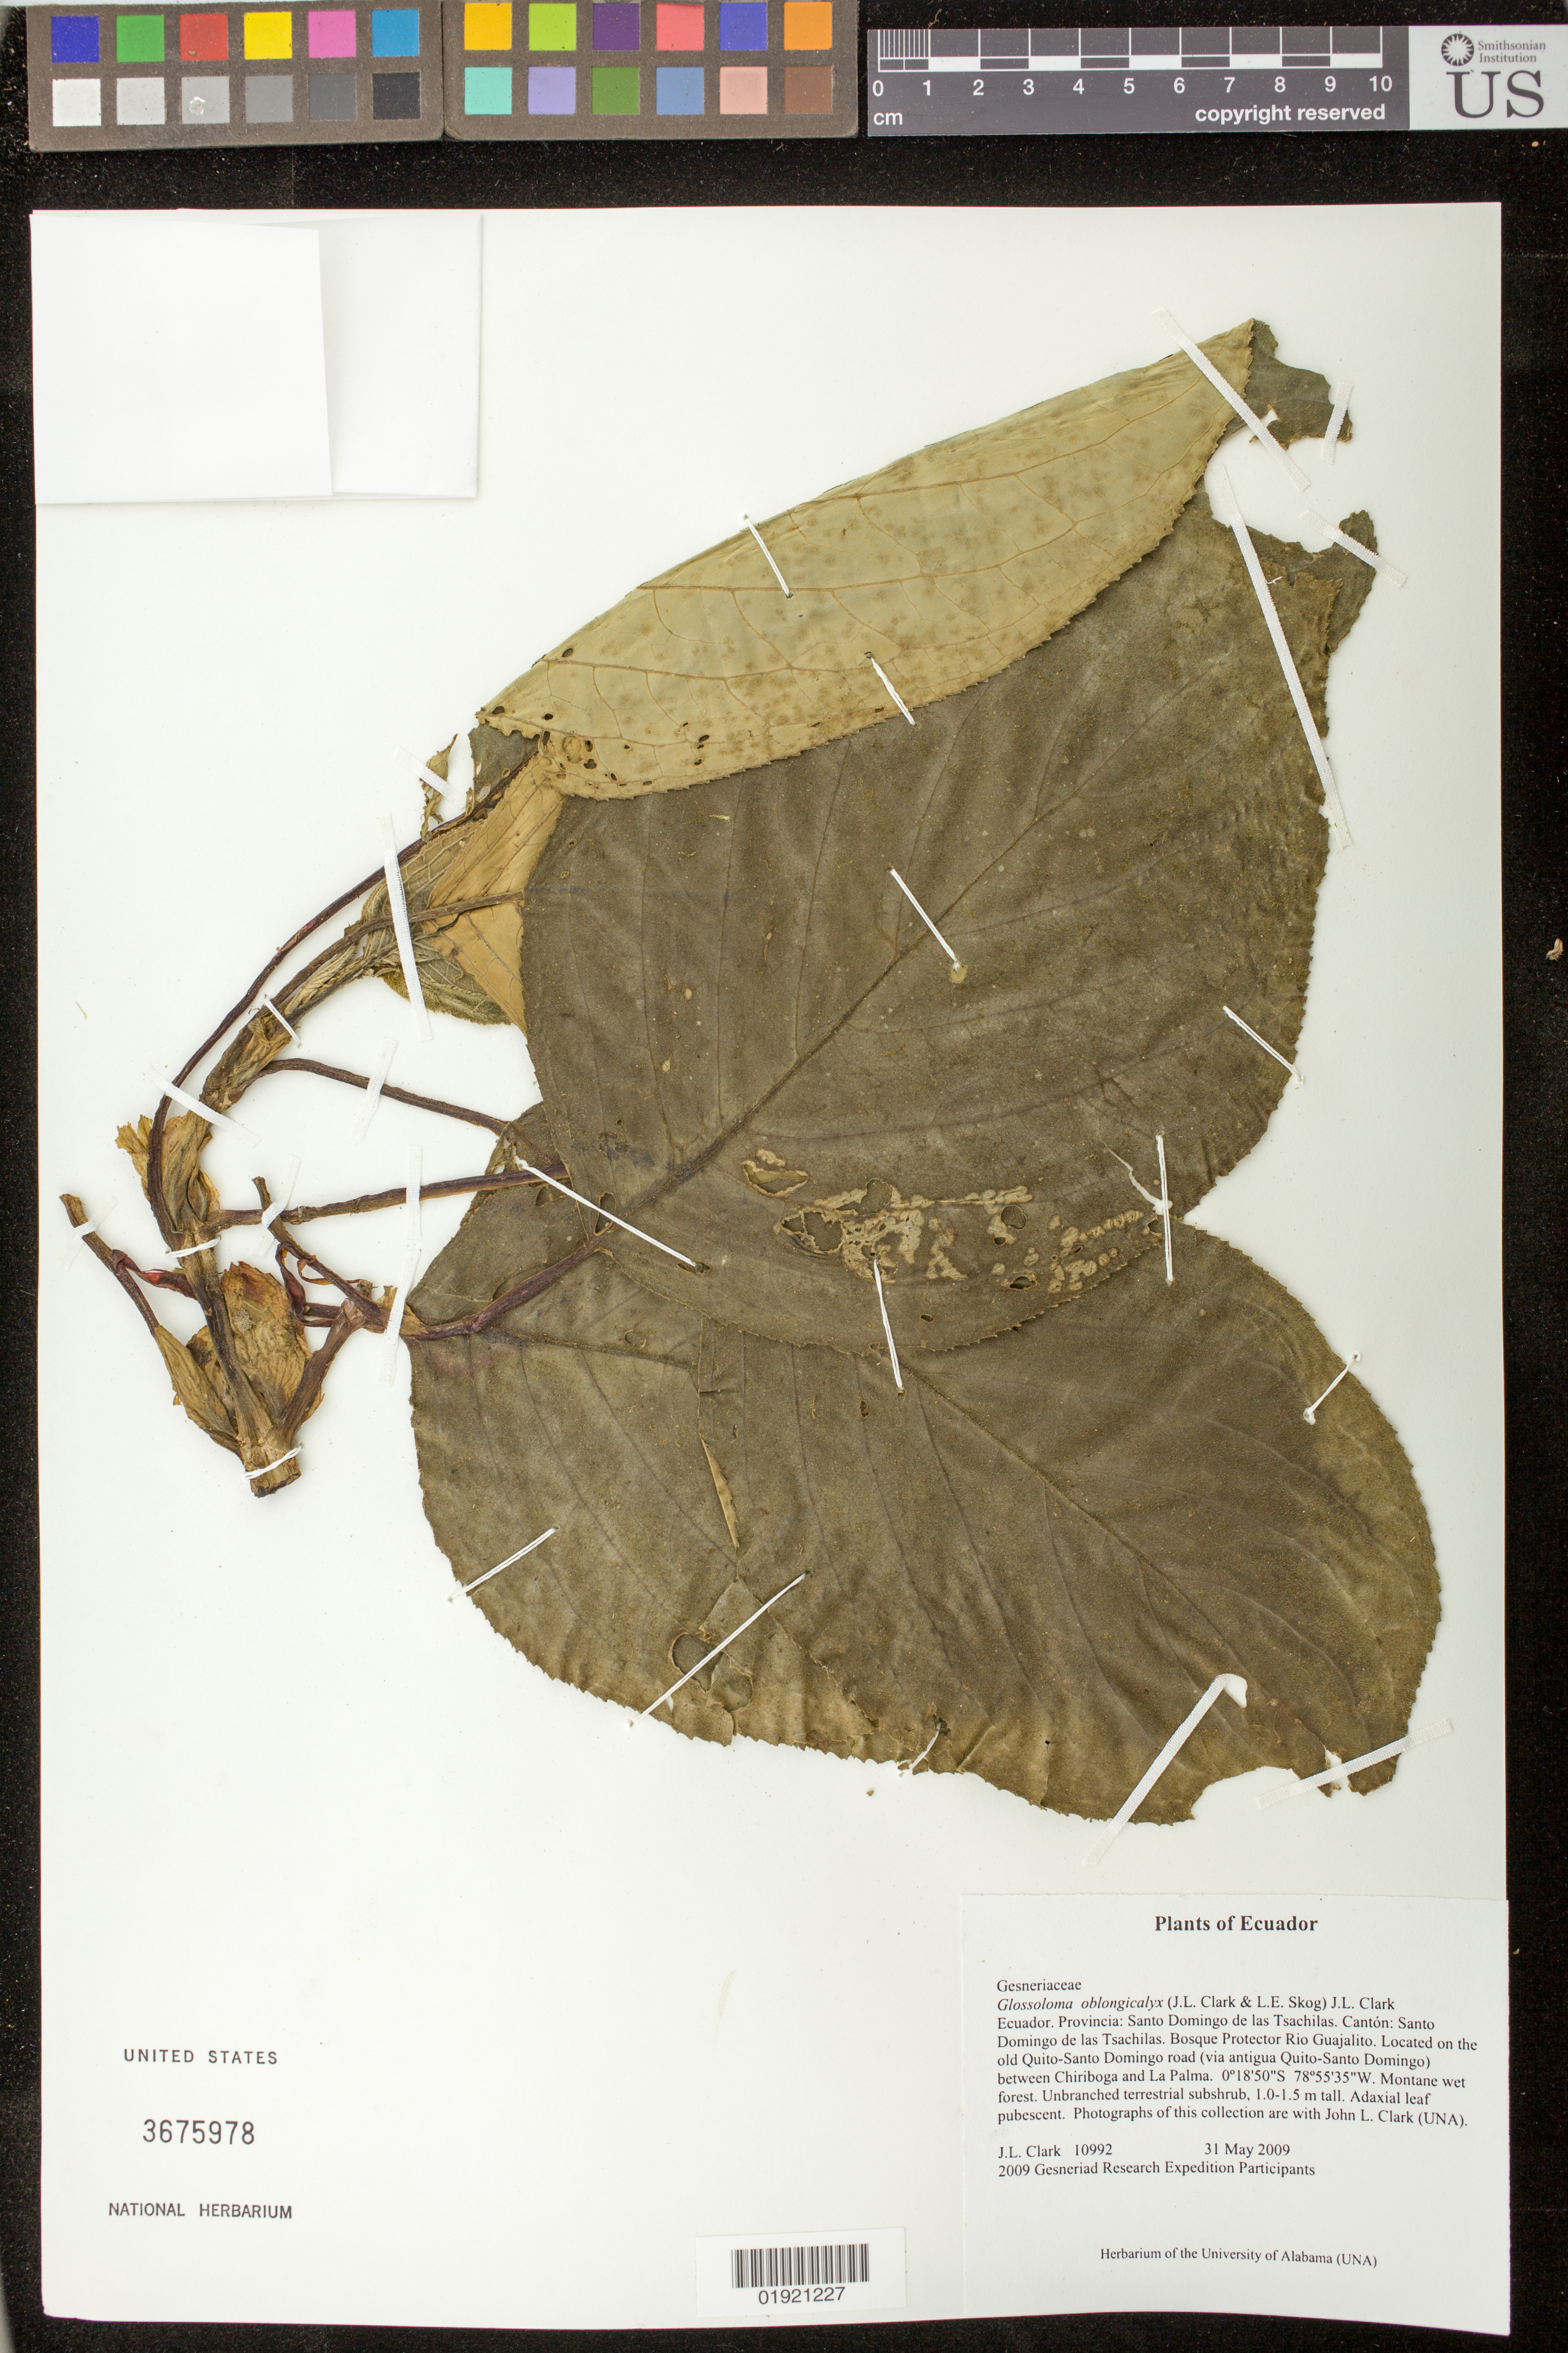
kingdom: Plantae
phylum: Tracheophyta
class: Magnoliopsida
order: Lamiales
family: Gesneriaceae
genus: Glossoloma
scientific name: Glossoloma oblongicalyx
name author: (J.L. Clark & L.E. Skog) J.L. Clark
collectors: J. L. Clark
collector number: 10992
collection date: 2009-05-31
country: Ecuador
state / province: Tsáchilas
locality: Canton: Santo Domingo de los Tsachilas. Bosque Protector Rio Guajalito. Located on the old Quito-Santo Domingo road (via antigua Quito-Santo Domingo) between Chiriboga and La Palma.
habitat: Montane wet forest.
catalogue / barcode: US 3675978